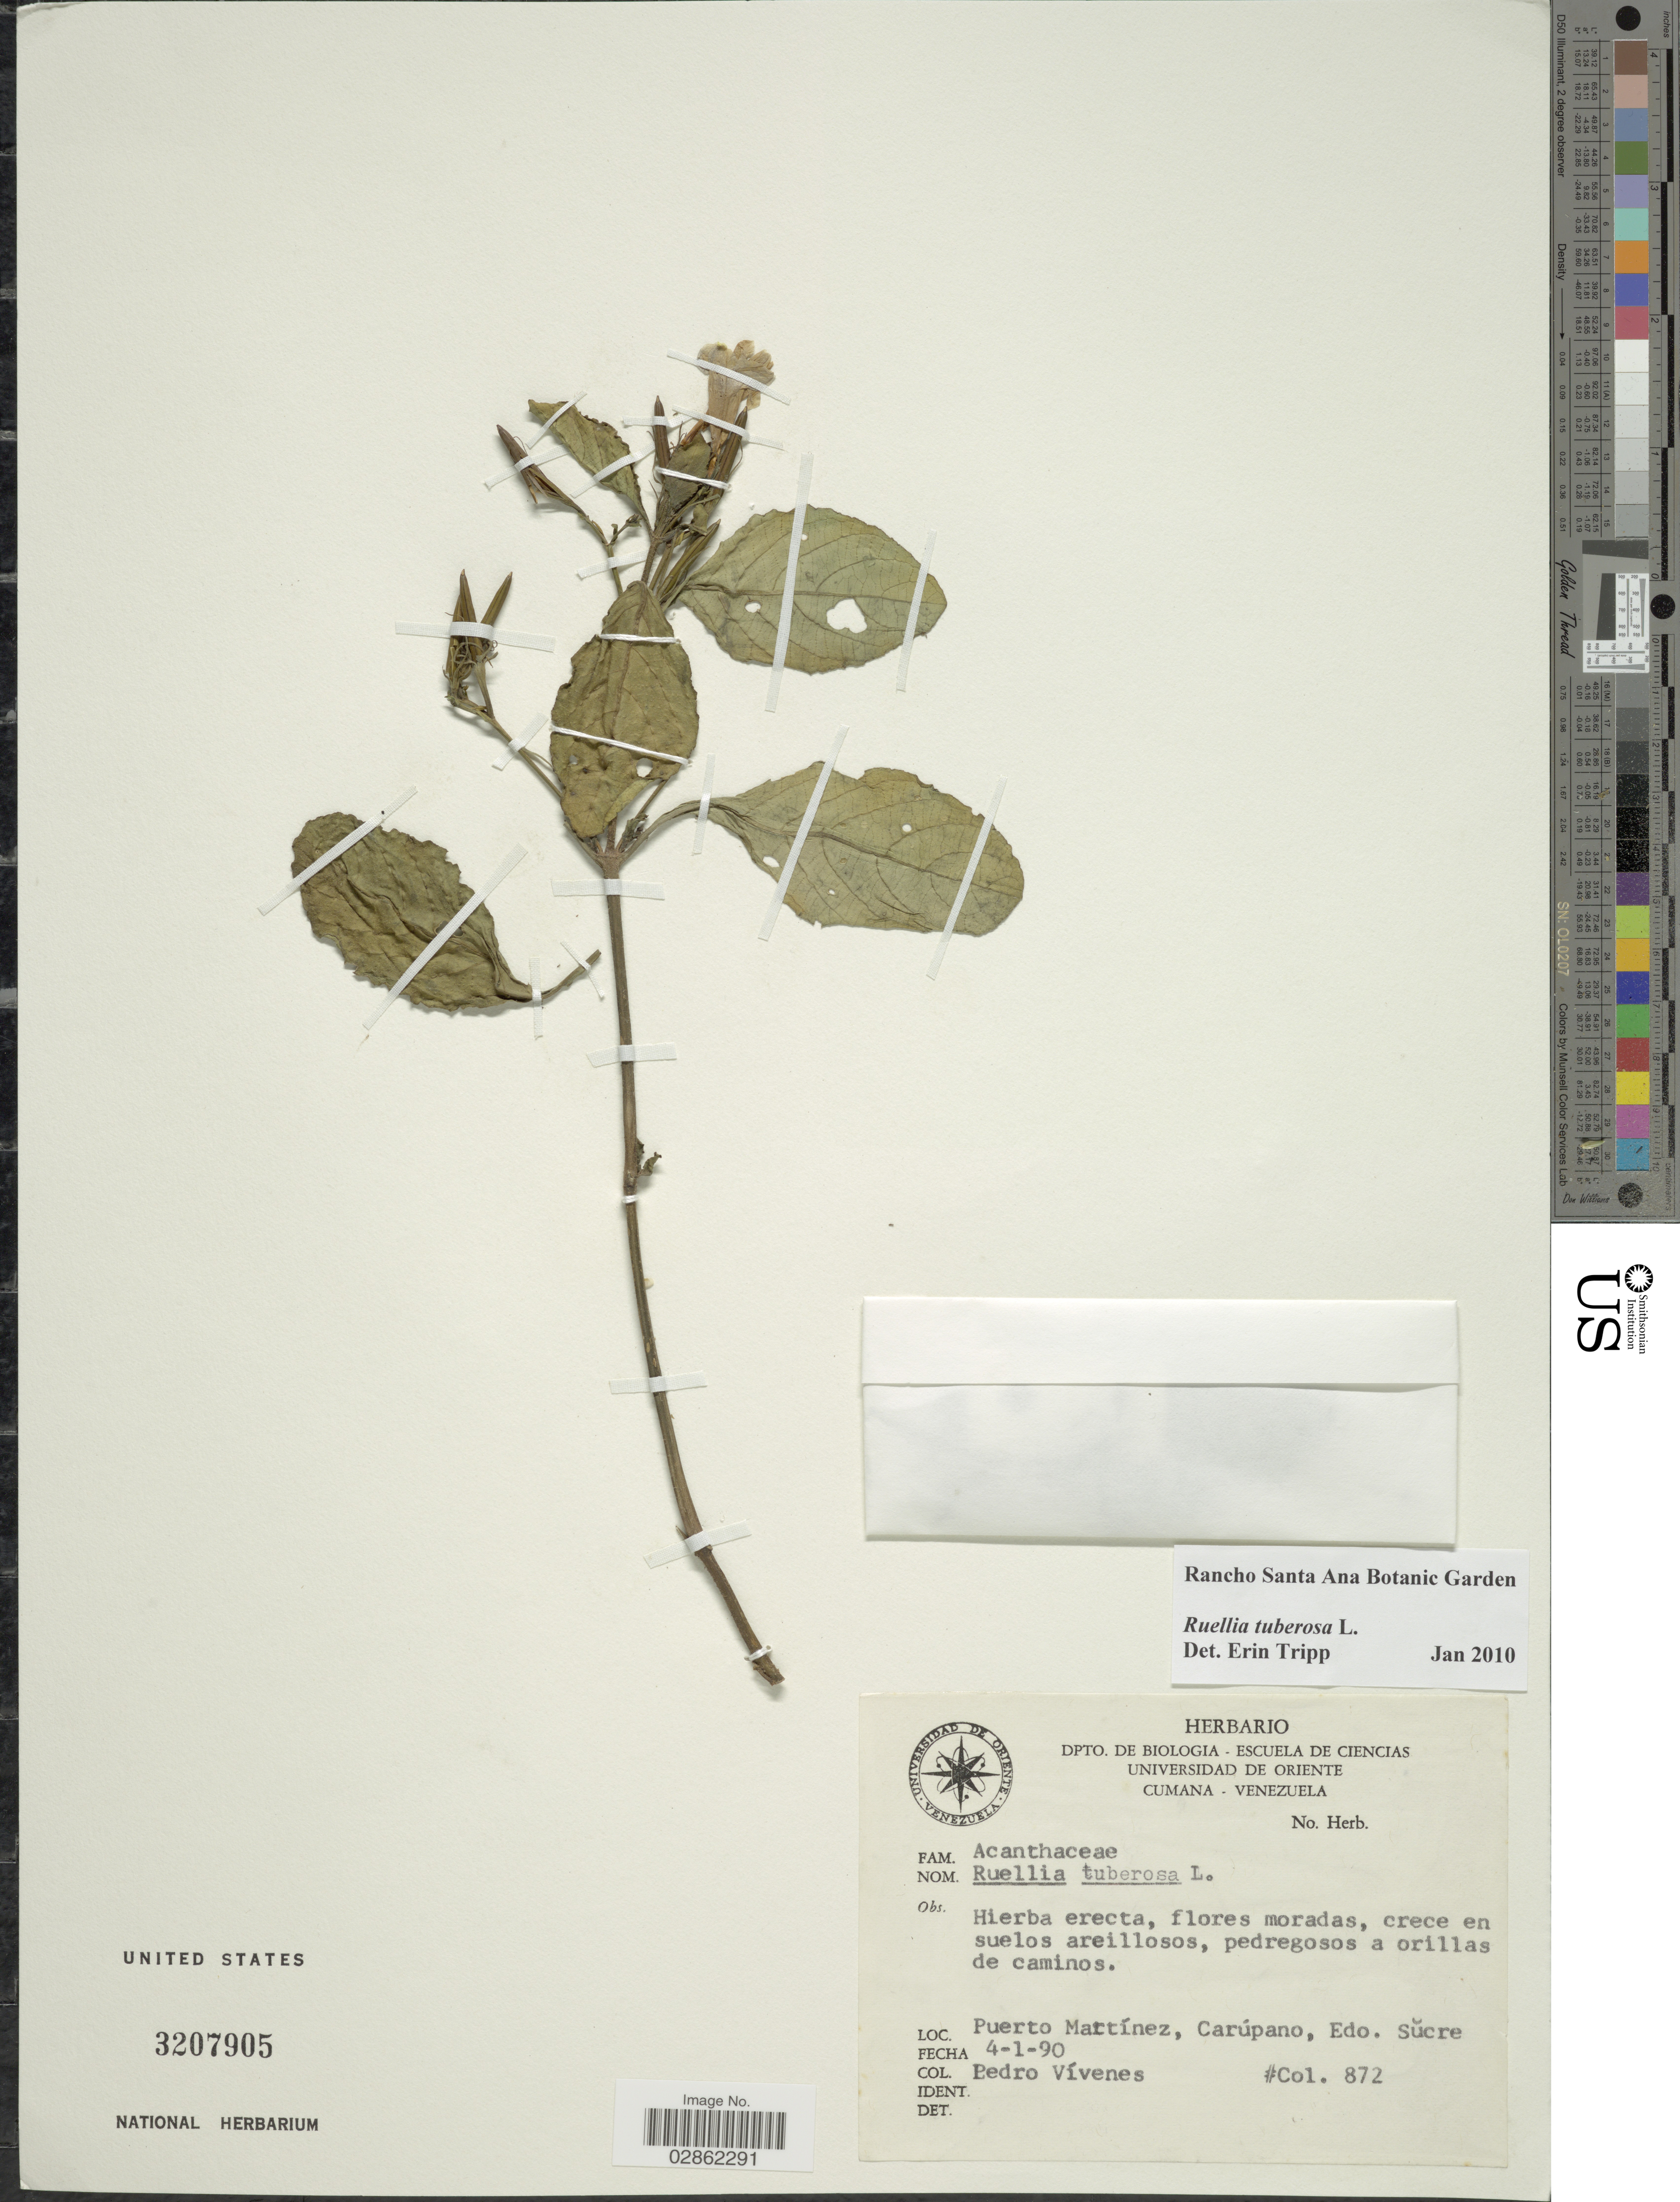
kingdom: Plantae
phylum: Tracheophyta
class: Magnoliopsida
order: Lamiales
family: Acanthaceae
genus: Ruellia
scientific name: Ruellia tuberosa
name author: L.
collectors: P. Vivenes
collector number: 872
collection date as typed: Transcribed d/m/y: 4/1/90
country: Venezuela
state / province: Sucre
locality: Puerto Martínez, Carúpano.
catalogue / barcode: US 3207905